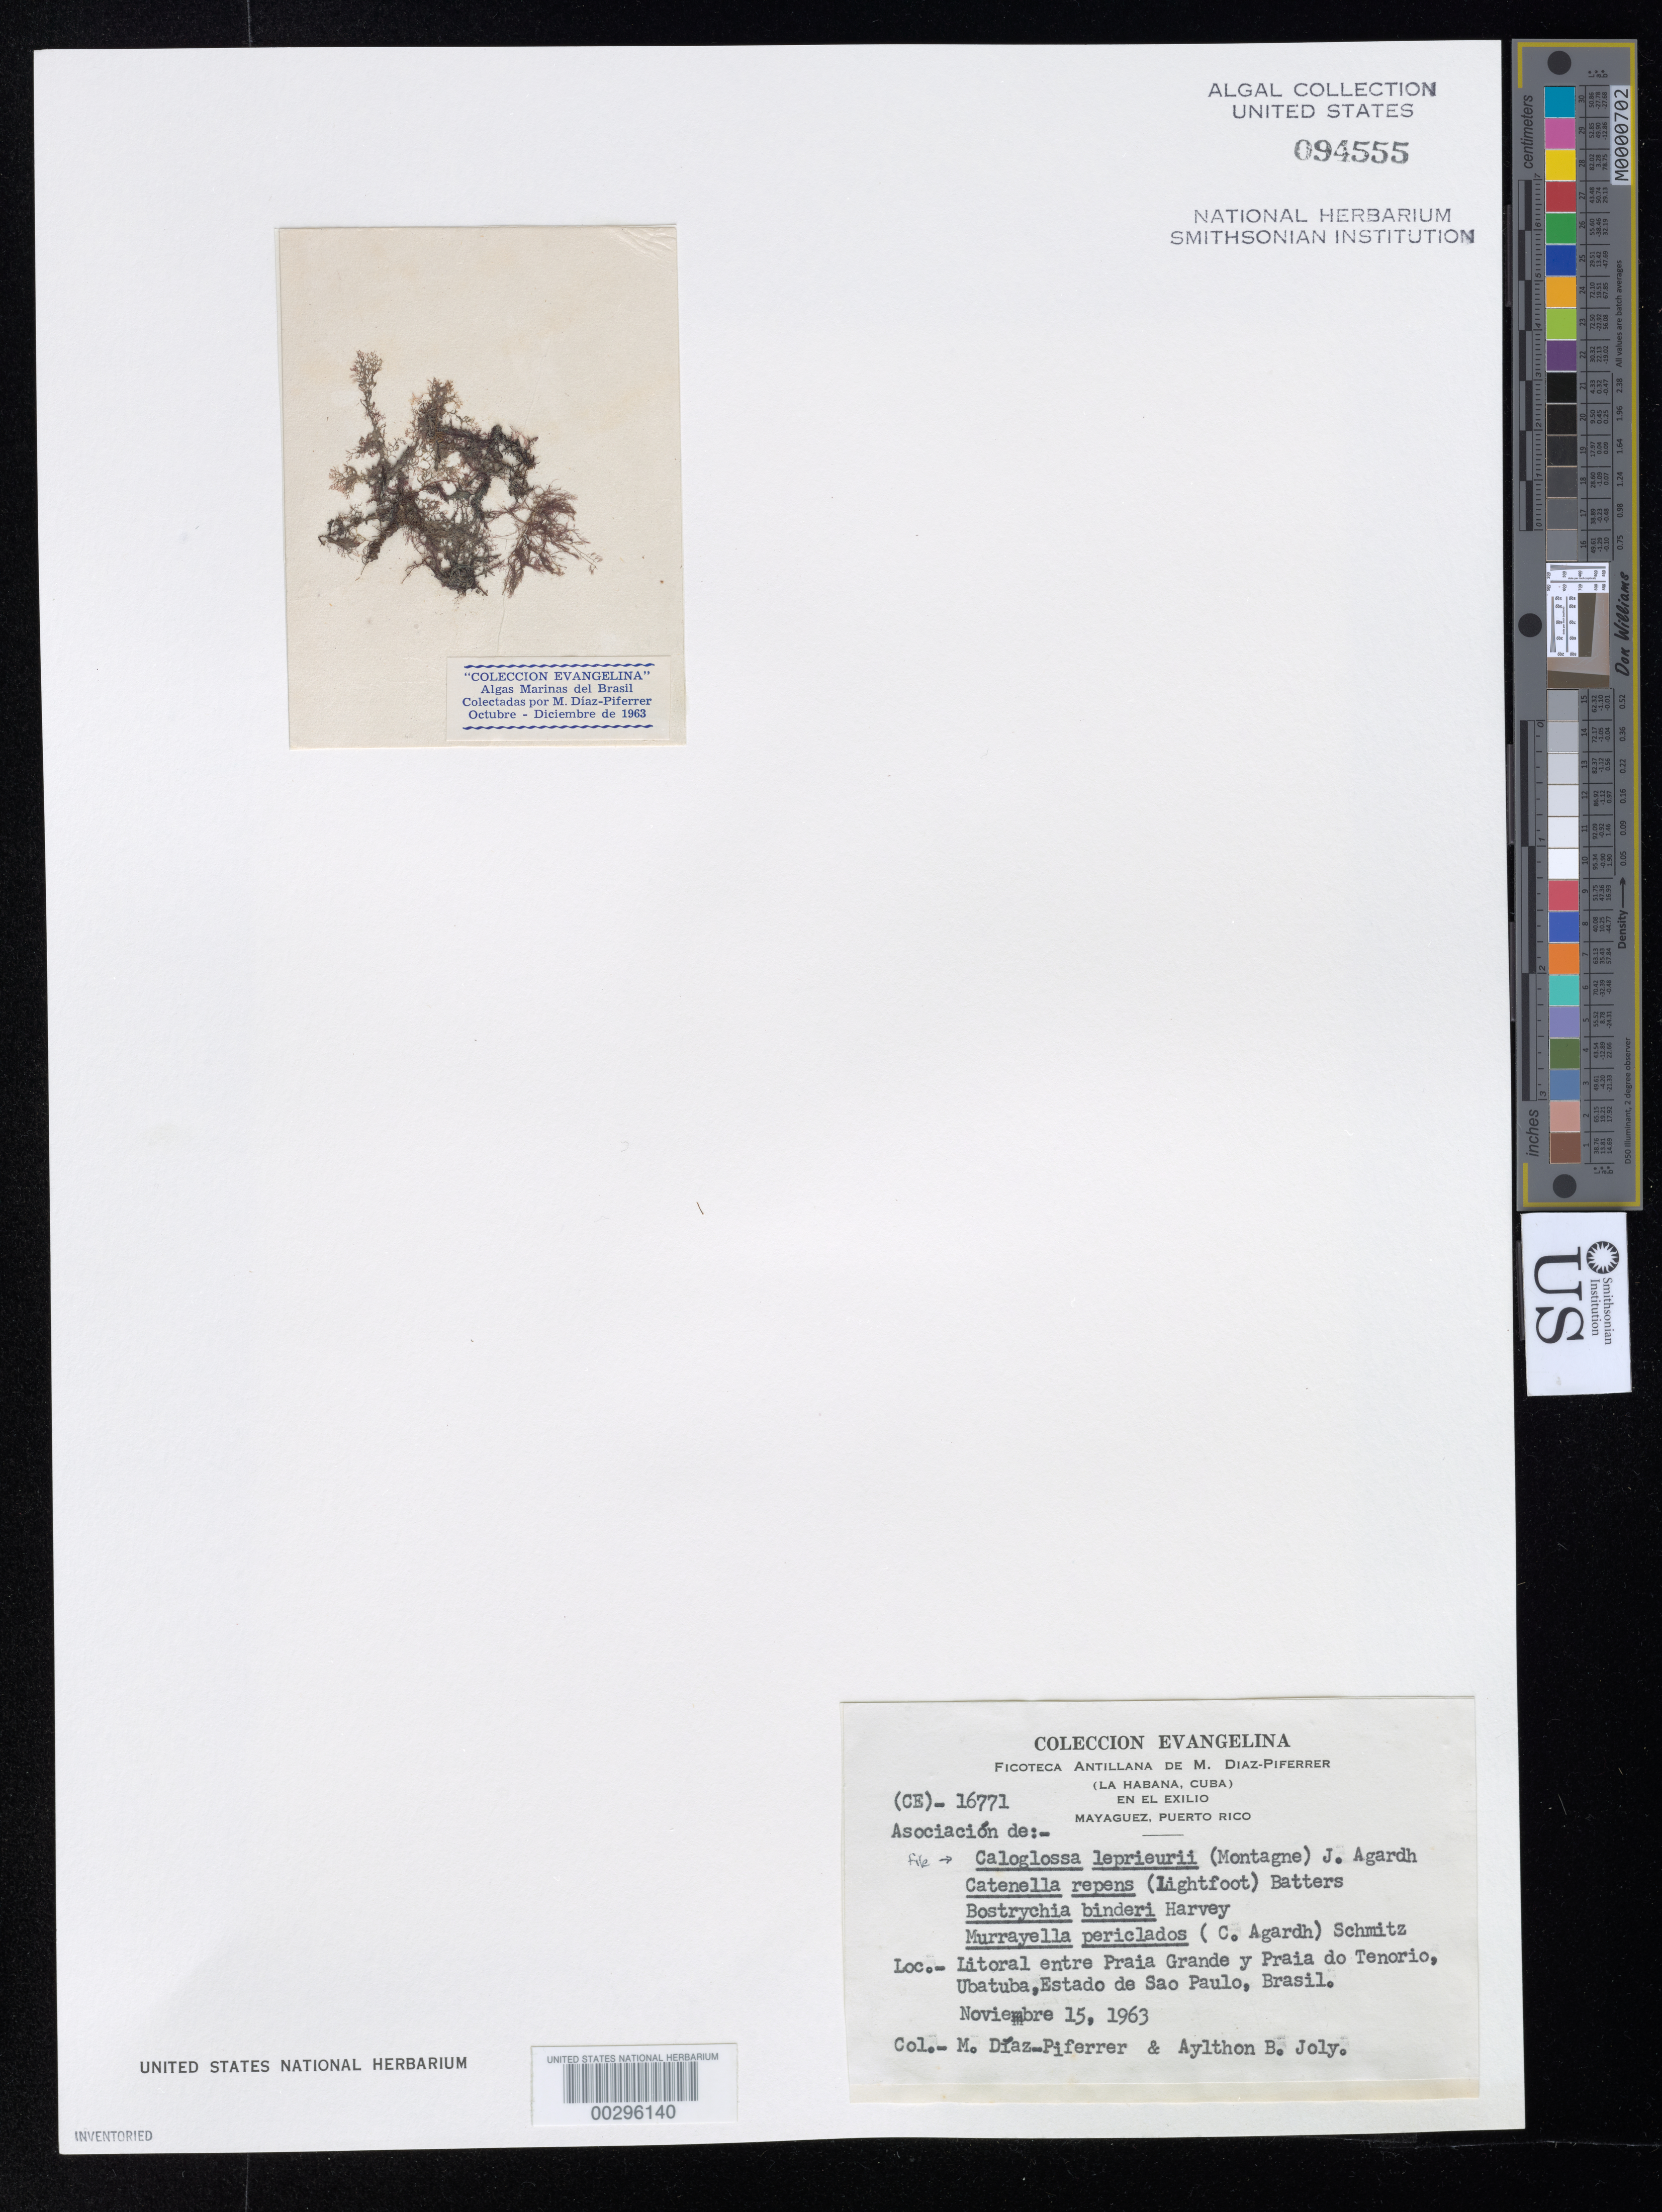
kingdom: Plantae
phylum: Rhodophyta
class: Florideophyceae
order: Ceramiales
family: Delesseriaceae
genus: Caloglossa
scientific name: Caloglossa leprieurii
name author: (Mont.) G. Martens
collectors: M. Diaz-Piferrer & A. Joly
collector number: (ce) 16771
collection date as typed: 15 Nov 1963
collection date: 1963-11-15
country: Brazil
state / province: São Paulo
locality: Ubatuba, between Praia Grande and Praia do Tenorio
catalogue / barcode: US 94555